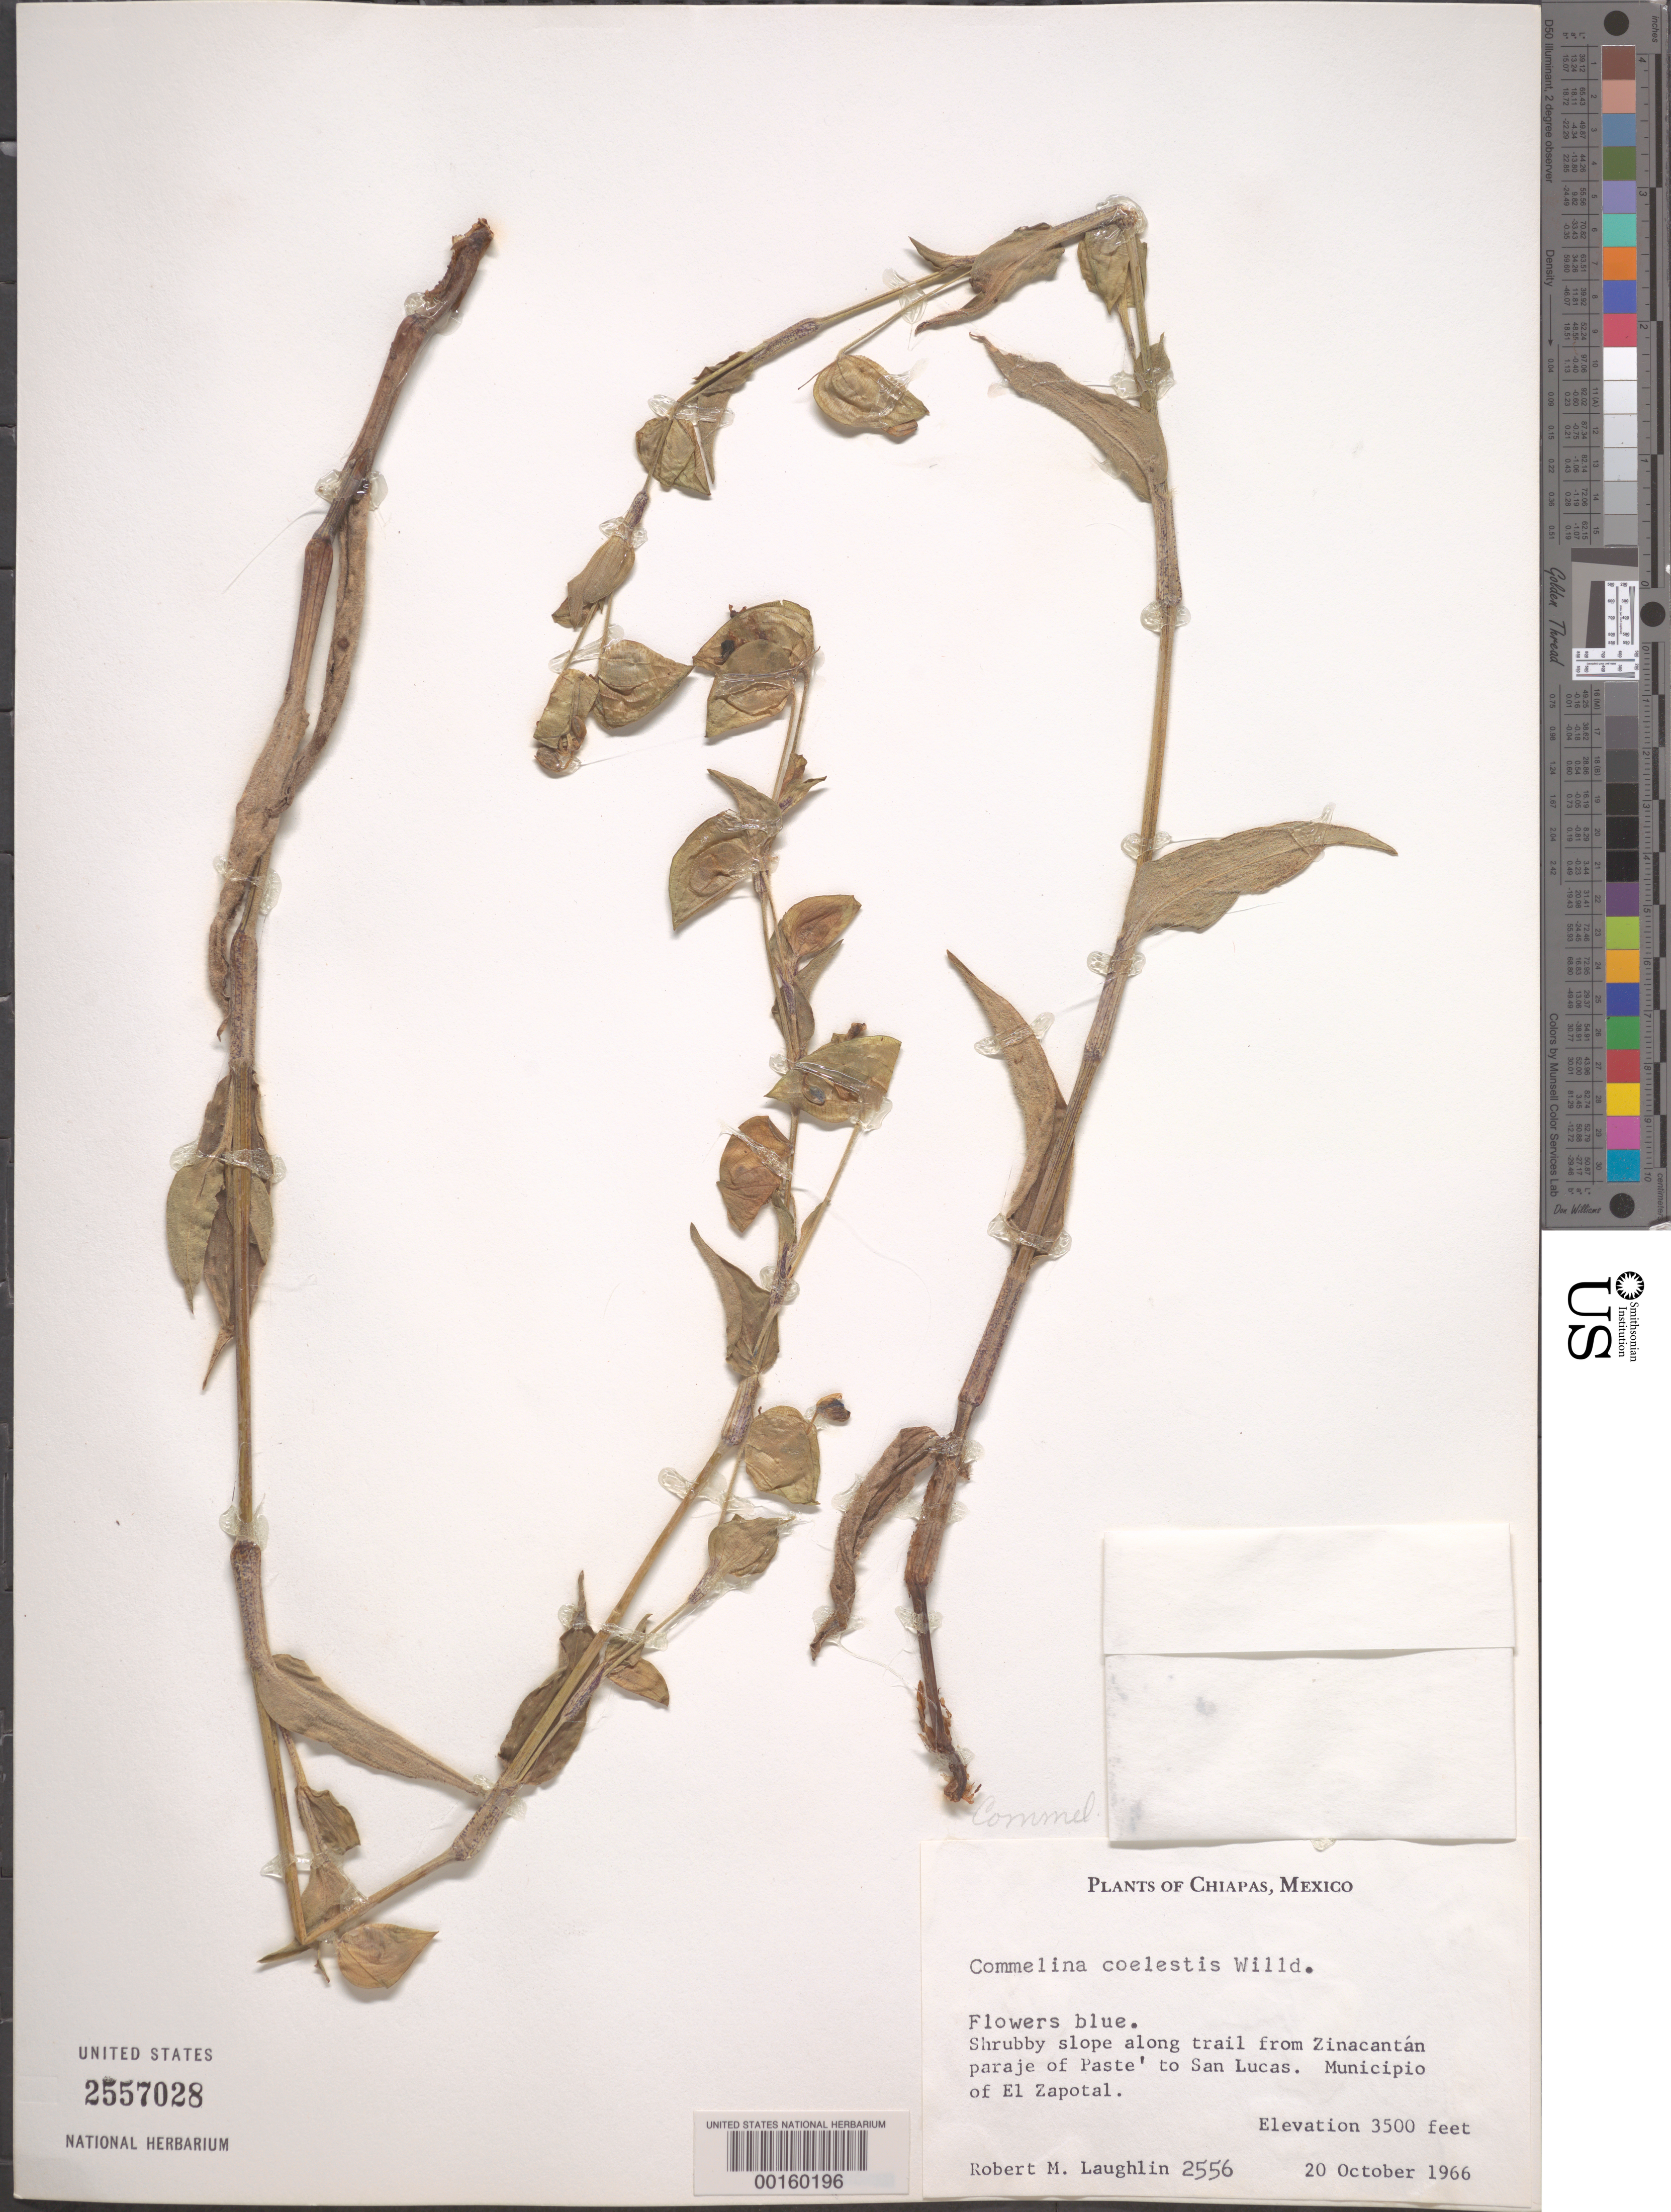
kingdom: Plantae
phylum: Tracheophyta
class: Liliopsida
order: Commelinales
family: Commelinaceae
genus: Commelina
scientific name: Commelina coelestis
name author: Willd.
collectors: R. M. Laughlin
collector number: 2556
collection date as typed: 20 Oct 1966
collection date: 1966-10-20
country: Mexico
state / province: Chiapas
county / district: El Zapotal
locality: Along trail from Zinacantán paraje of Paste to San Lucas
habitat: Shrubby slope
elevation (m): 1068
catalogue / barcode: US 2557028